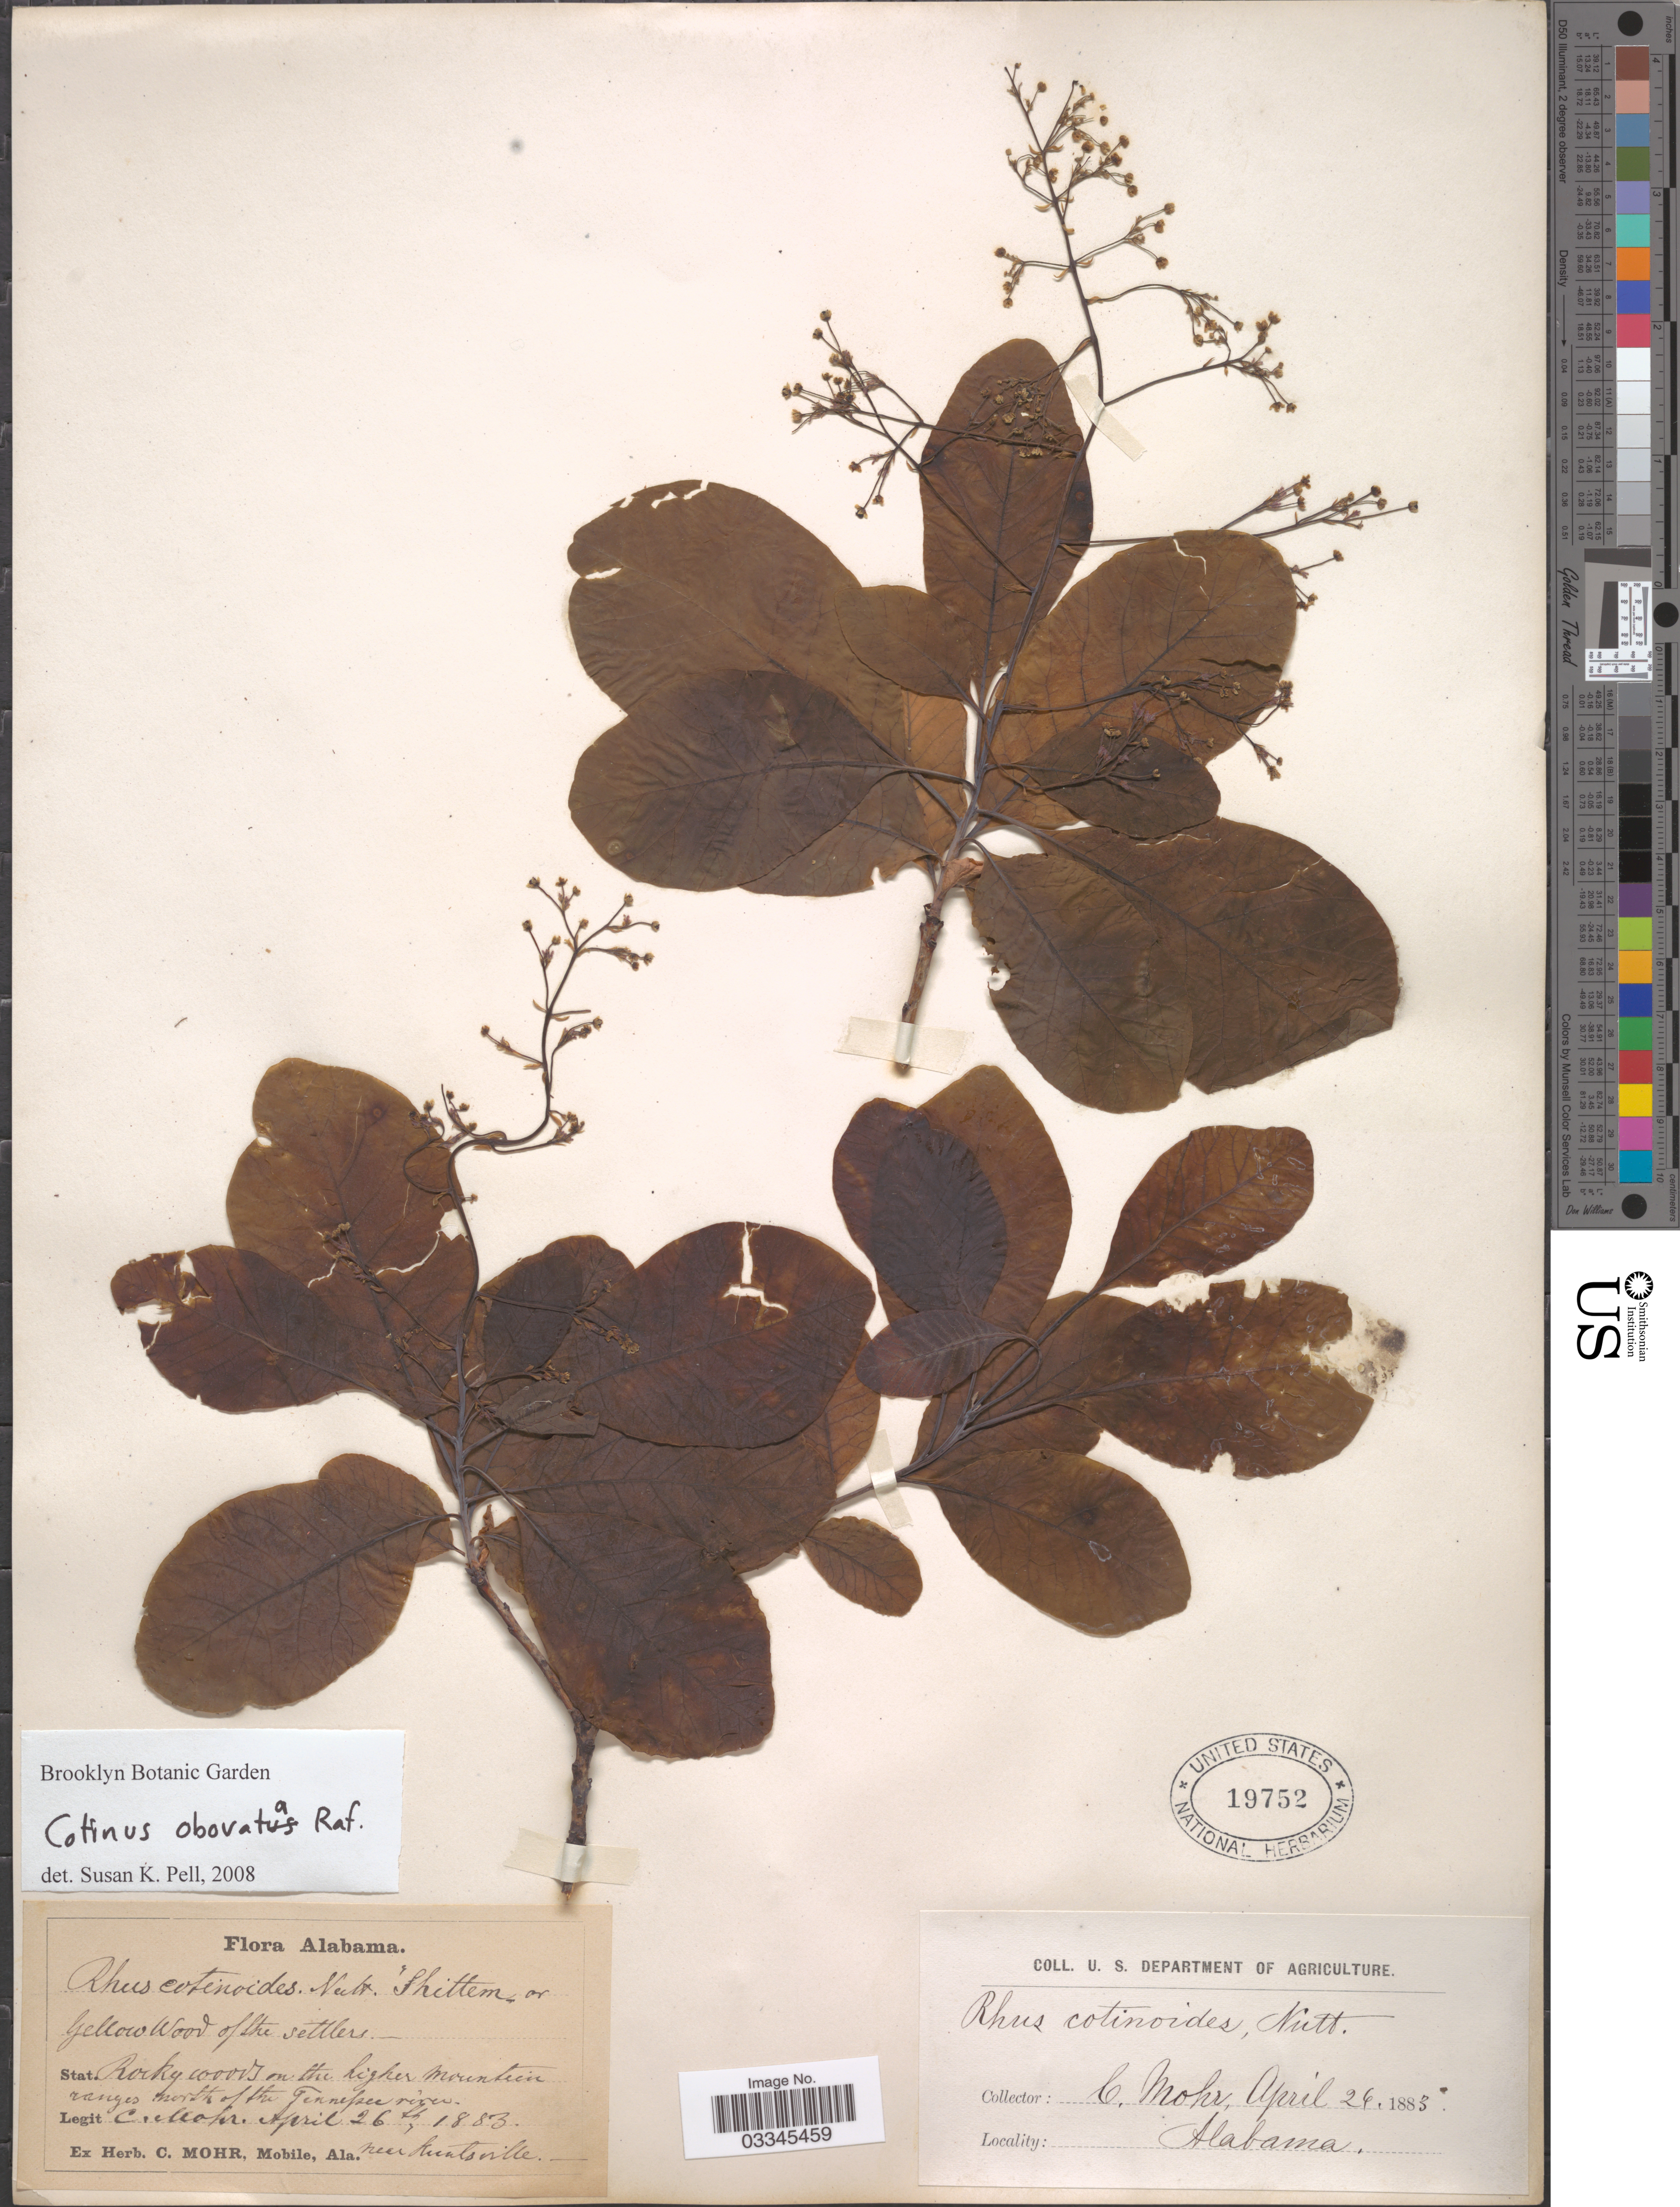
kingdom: Plantae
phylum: Tracheophyta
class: Magnoliopsida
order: Sapindales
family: Anacardiaceae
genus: Cotinus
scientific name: Cotinus obovatus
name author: Raf.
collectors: C. Mohr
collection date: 1883-04-26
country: United States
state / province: Alabama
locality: On the higher mountain ranges north of the Tennepee river. Near Huntsville.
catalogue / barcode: US 19752